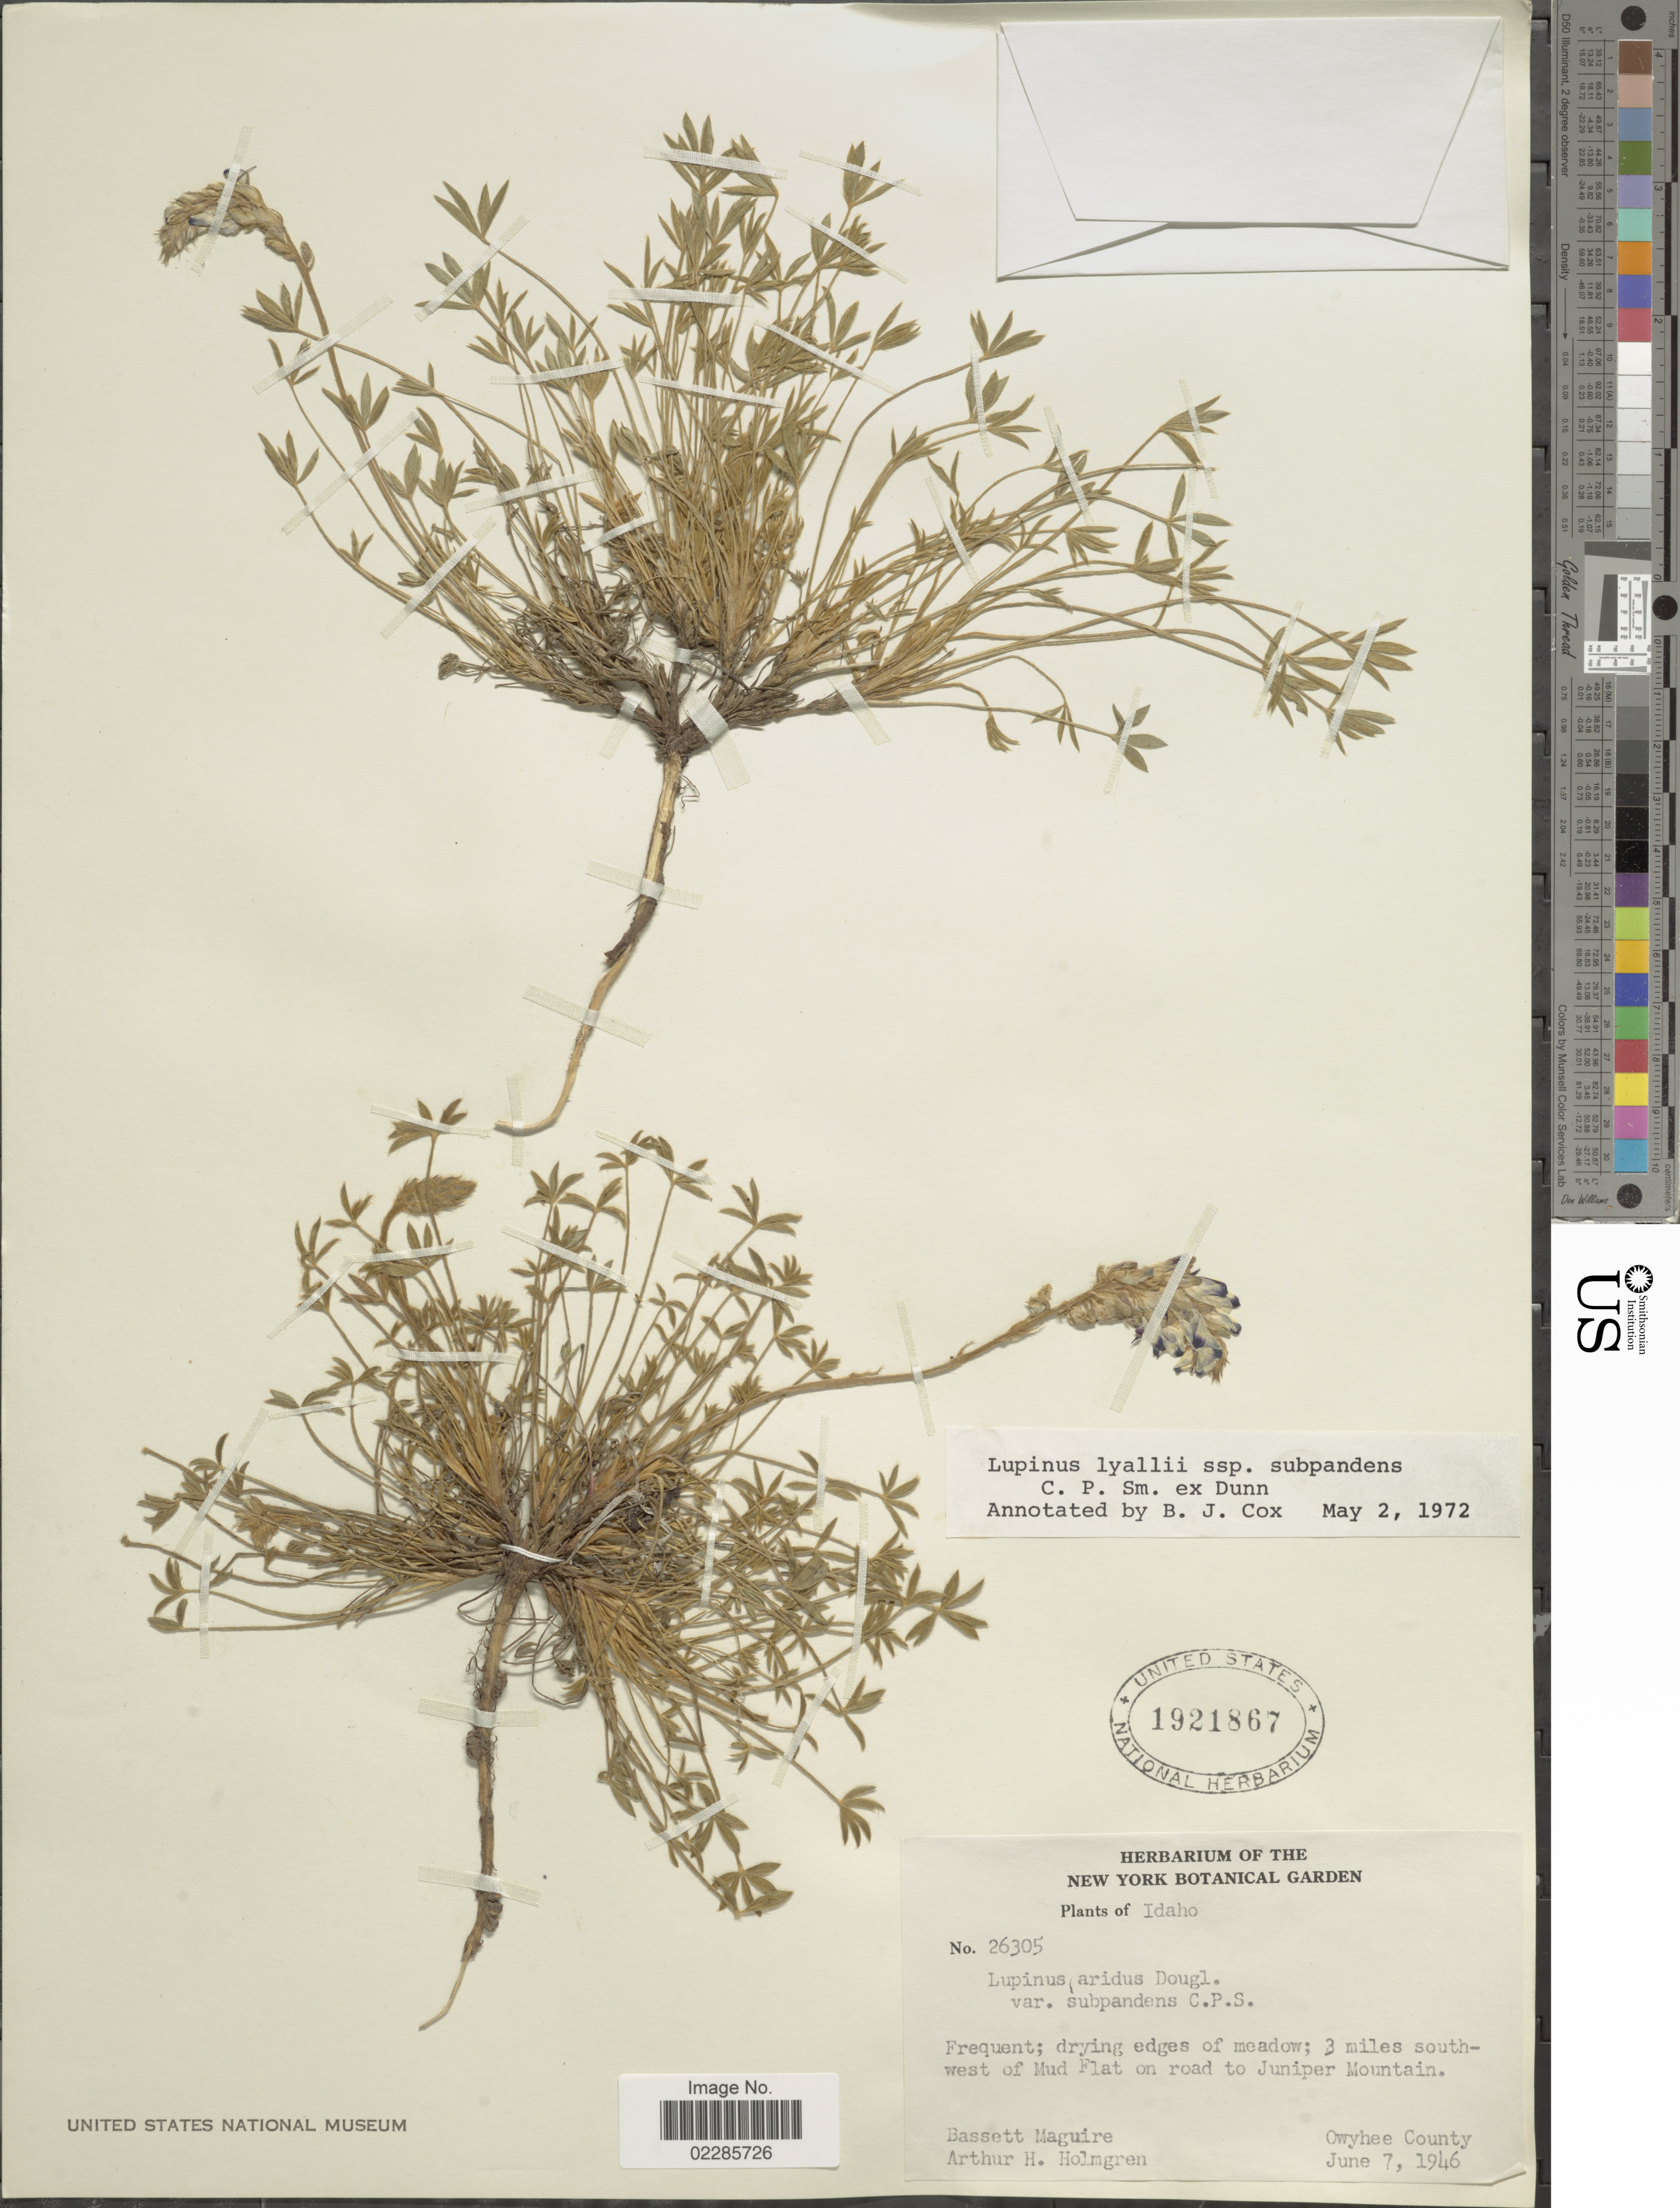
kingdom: Plantae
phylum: Tracheophyta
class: Magnoliopsida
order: Fabales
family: Fabaceae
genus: Lupinus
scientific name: Lupinus lyallii subsp. subpandens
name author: C.P. Sm. & D.B. Dunn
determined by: Cox, B. J.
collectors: B. Maguire & A. H. Holmgren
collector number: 26305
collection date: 1946-06-07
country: United States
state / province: Idaho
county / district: Owyhee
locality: Frequent; drying edges of meadow; 3 miles southwest of Mud Flat on road to Juniper Mountains.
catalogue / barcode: US 1921867